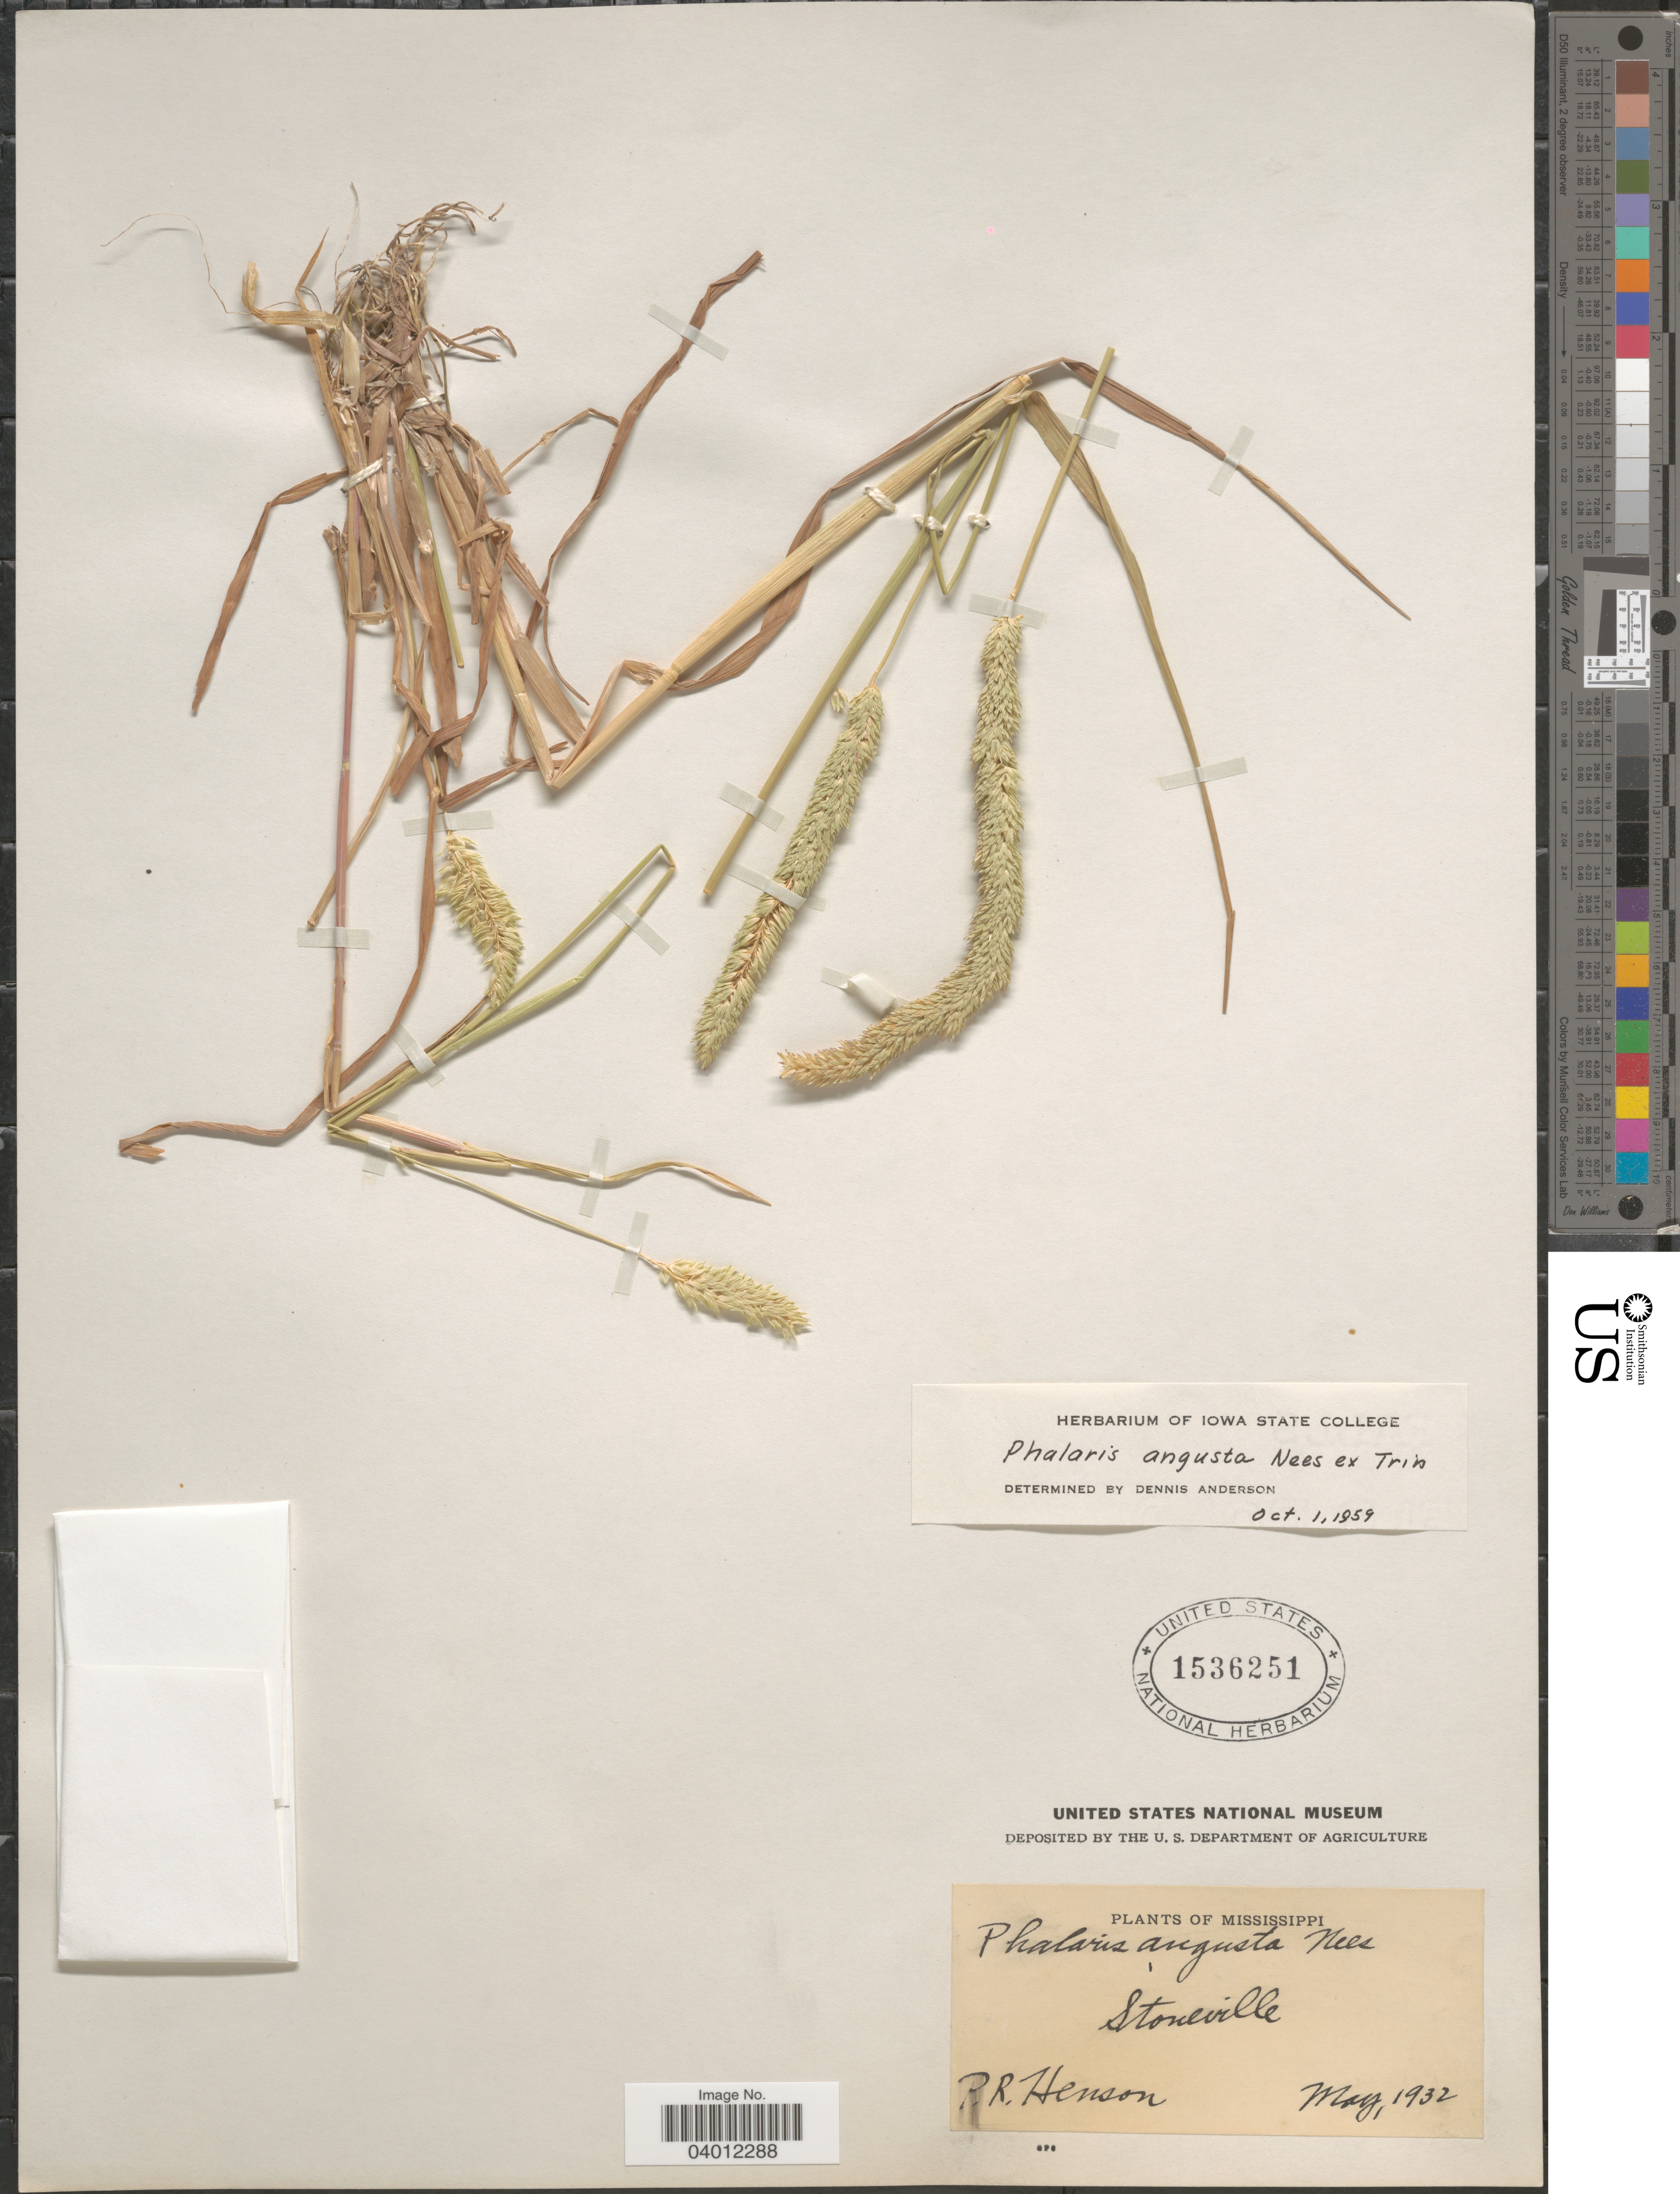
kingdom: Plantae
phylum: Tracheophyta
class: Liliopsida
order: Poales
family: Poaceae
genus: Phalaris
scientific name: Phalaris angusta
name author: Nees ex Trin.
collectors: P. Henson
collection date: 1932-05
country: United States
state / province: Mississippi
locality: Stoneville.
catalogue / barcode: US 1536251